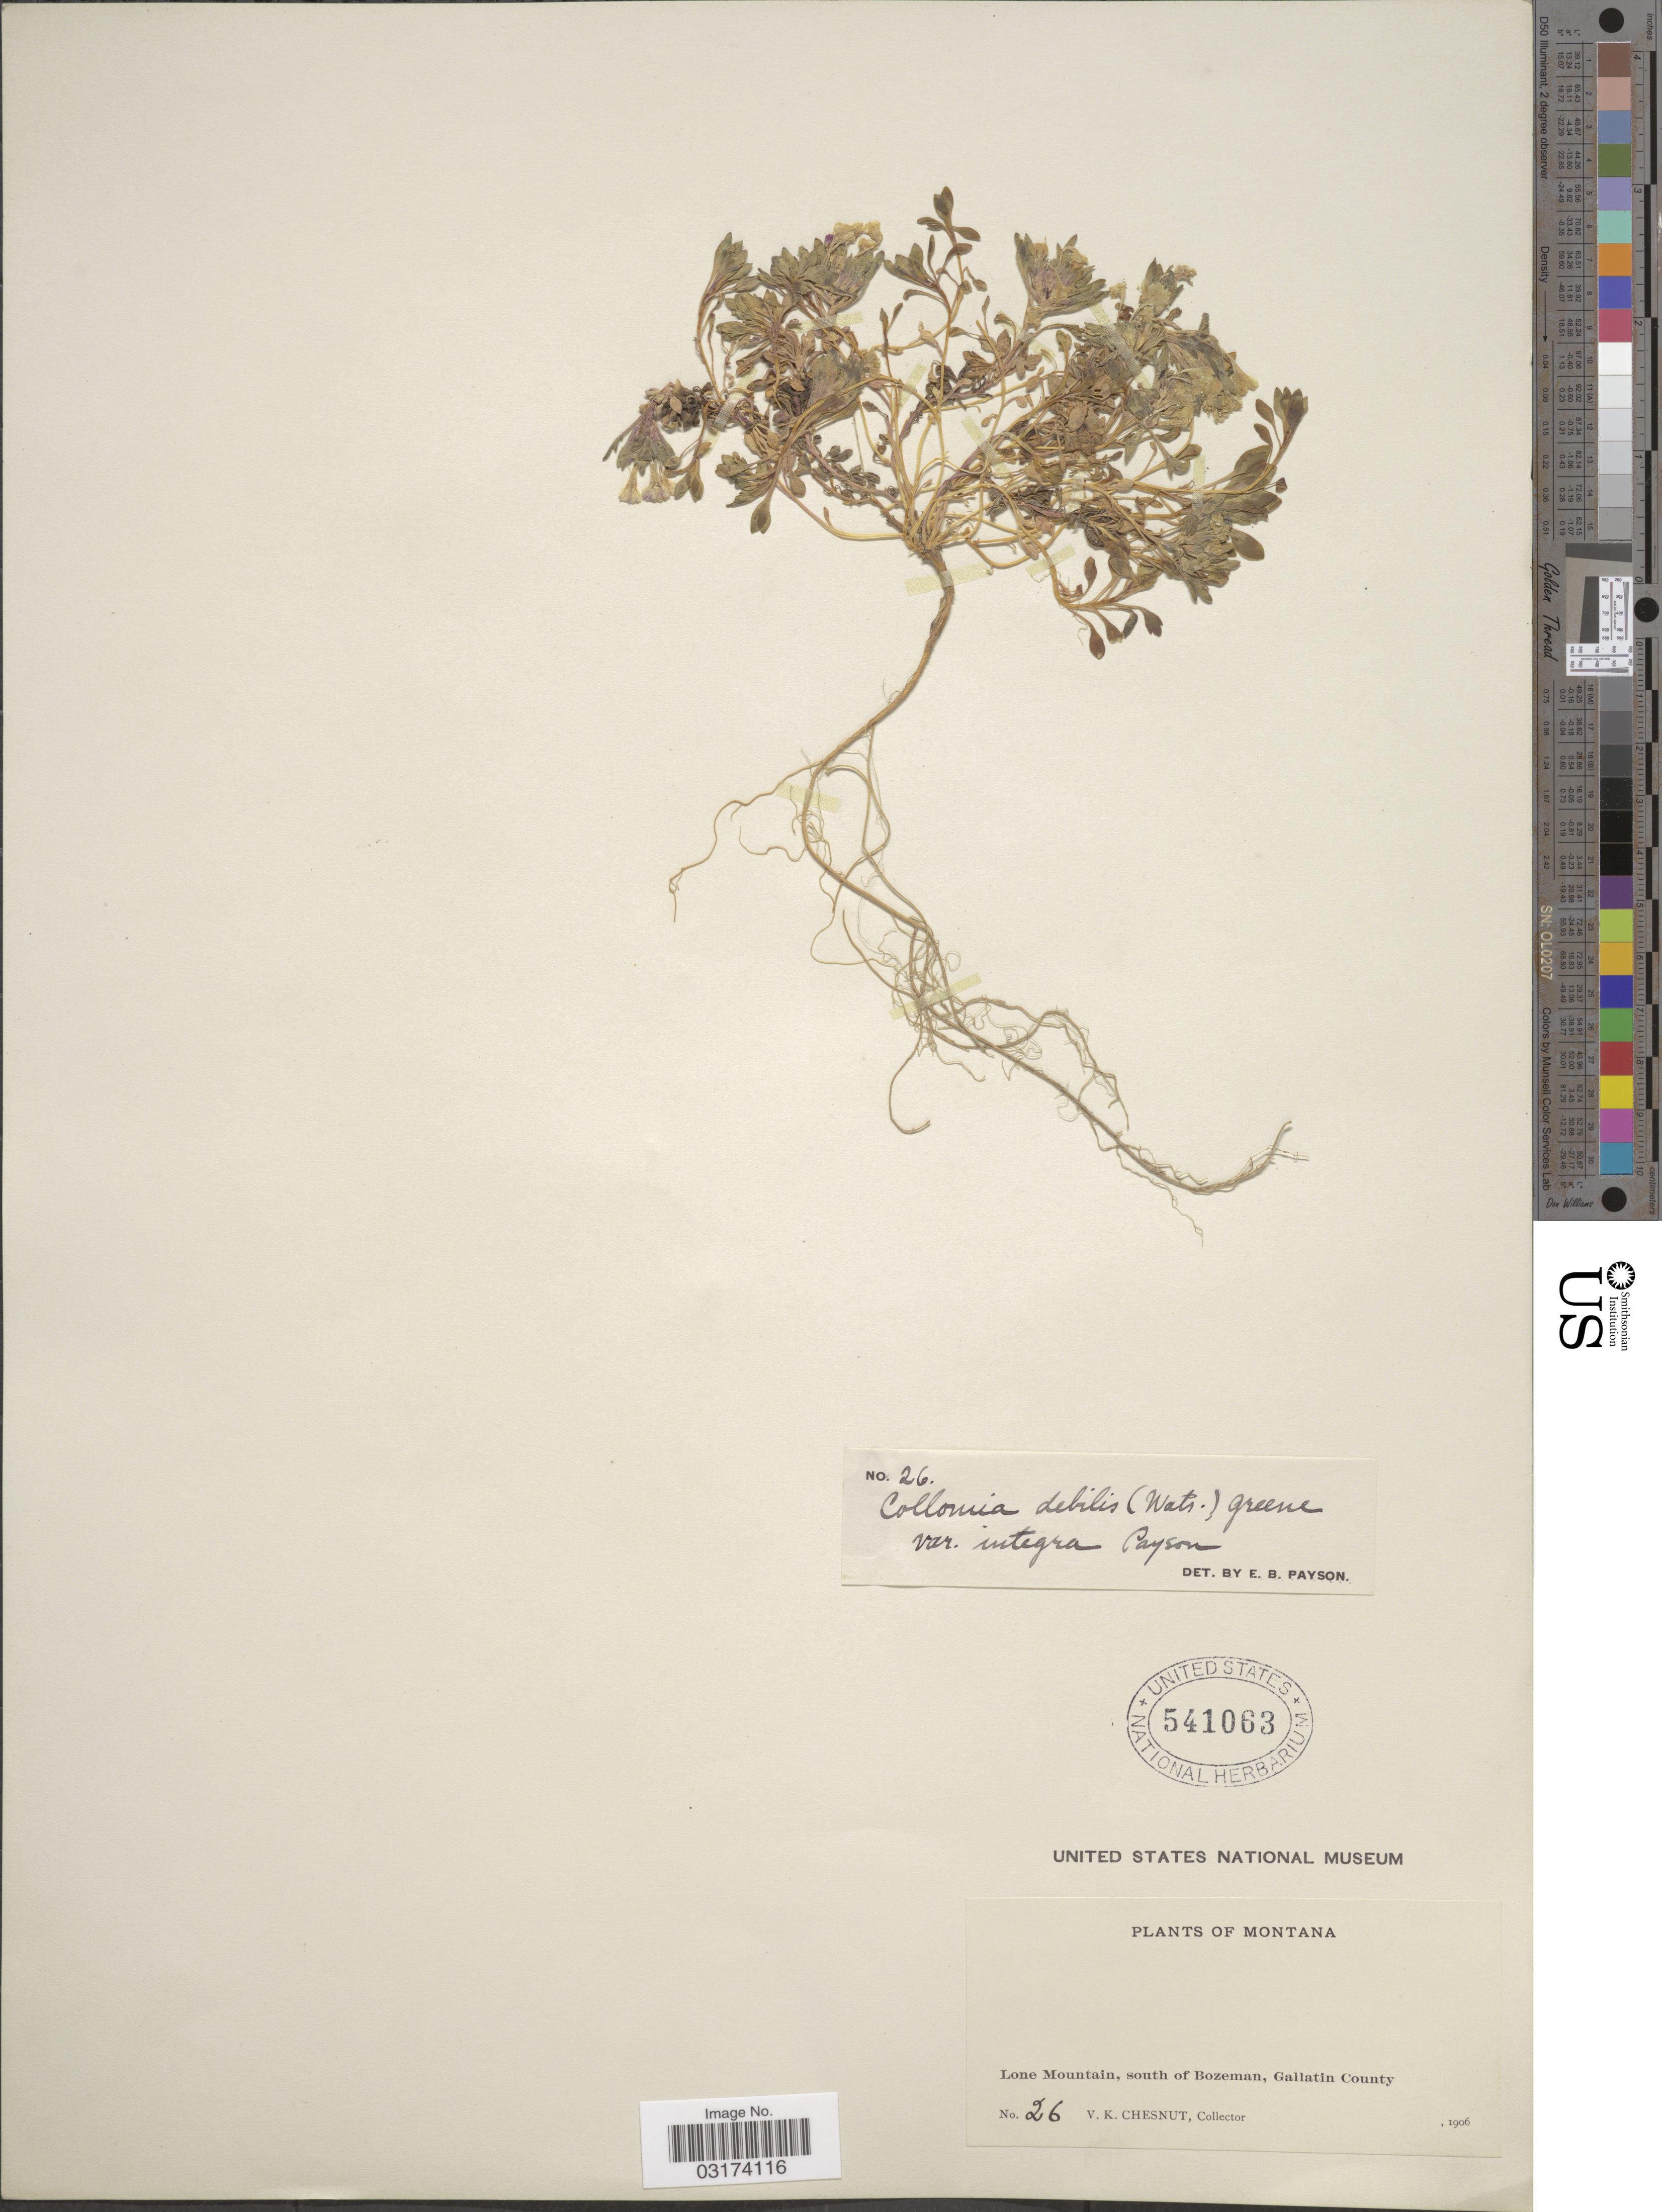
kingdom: Plantae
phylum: Tracheophyta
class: Magnoliopsida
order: Ericales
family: Polemoniaceae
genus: Collomia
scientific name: Collomia debilis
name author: (S. Watson) Greene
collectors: V. Chesnut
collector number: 26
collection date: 1906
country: United States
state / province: Montana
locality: Lone Mountain, south of Bozeman, Gallatin County.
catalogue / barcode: US 541063